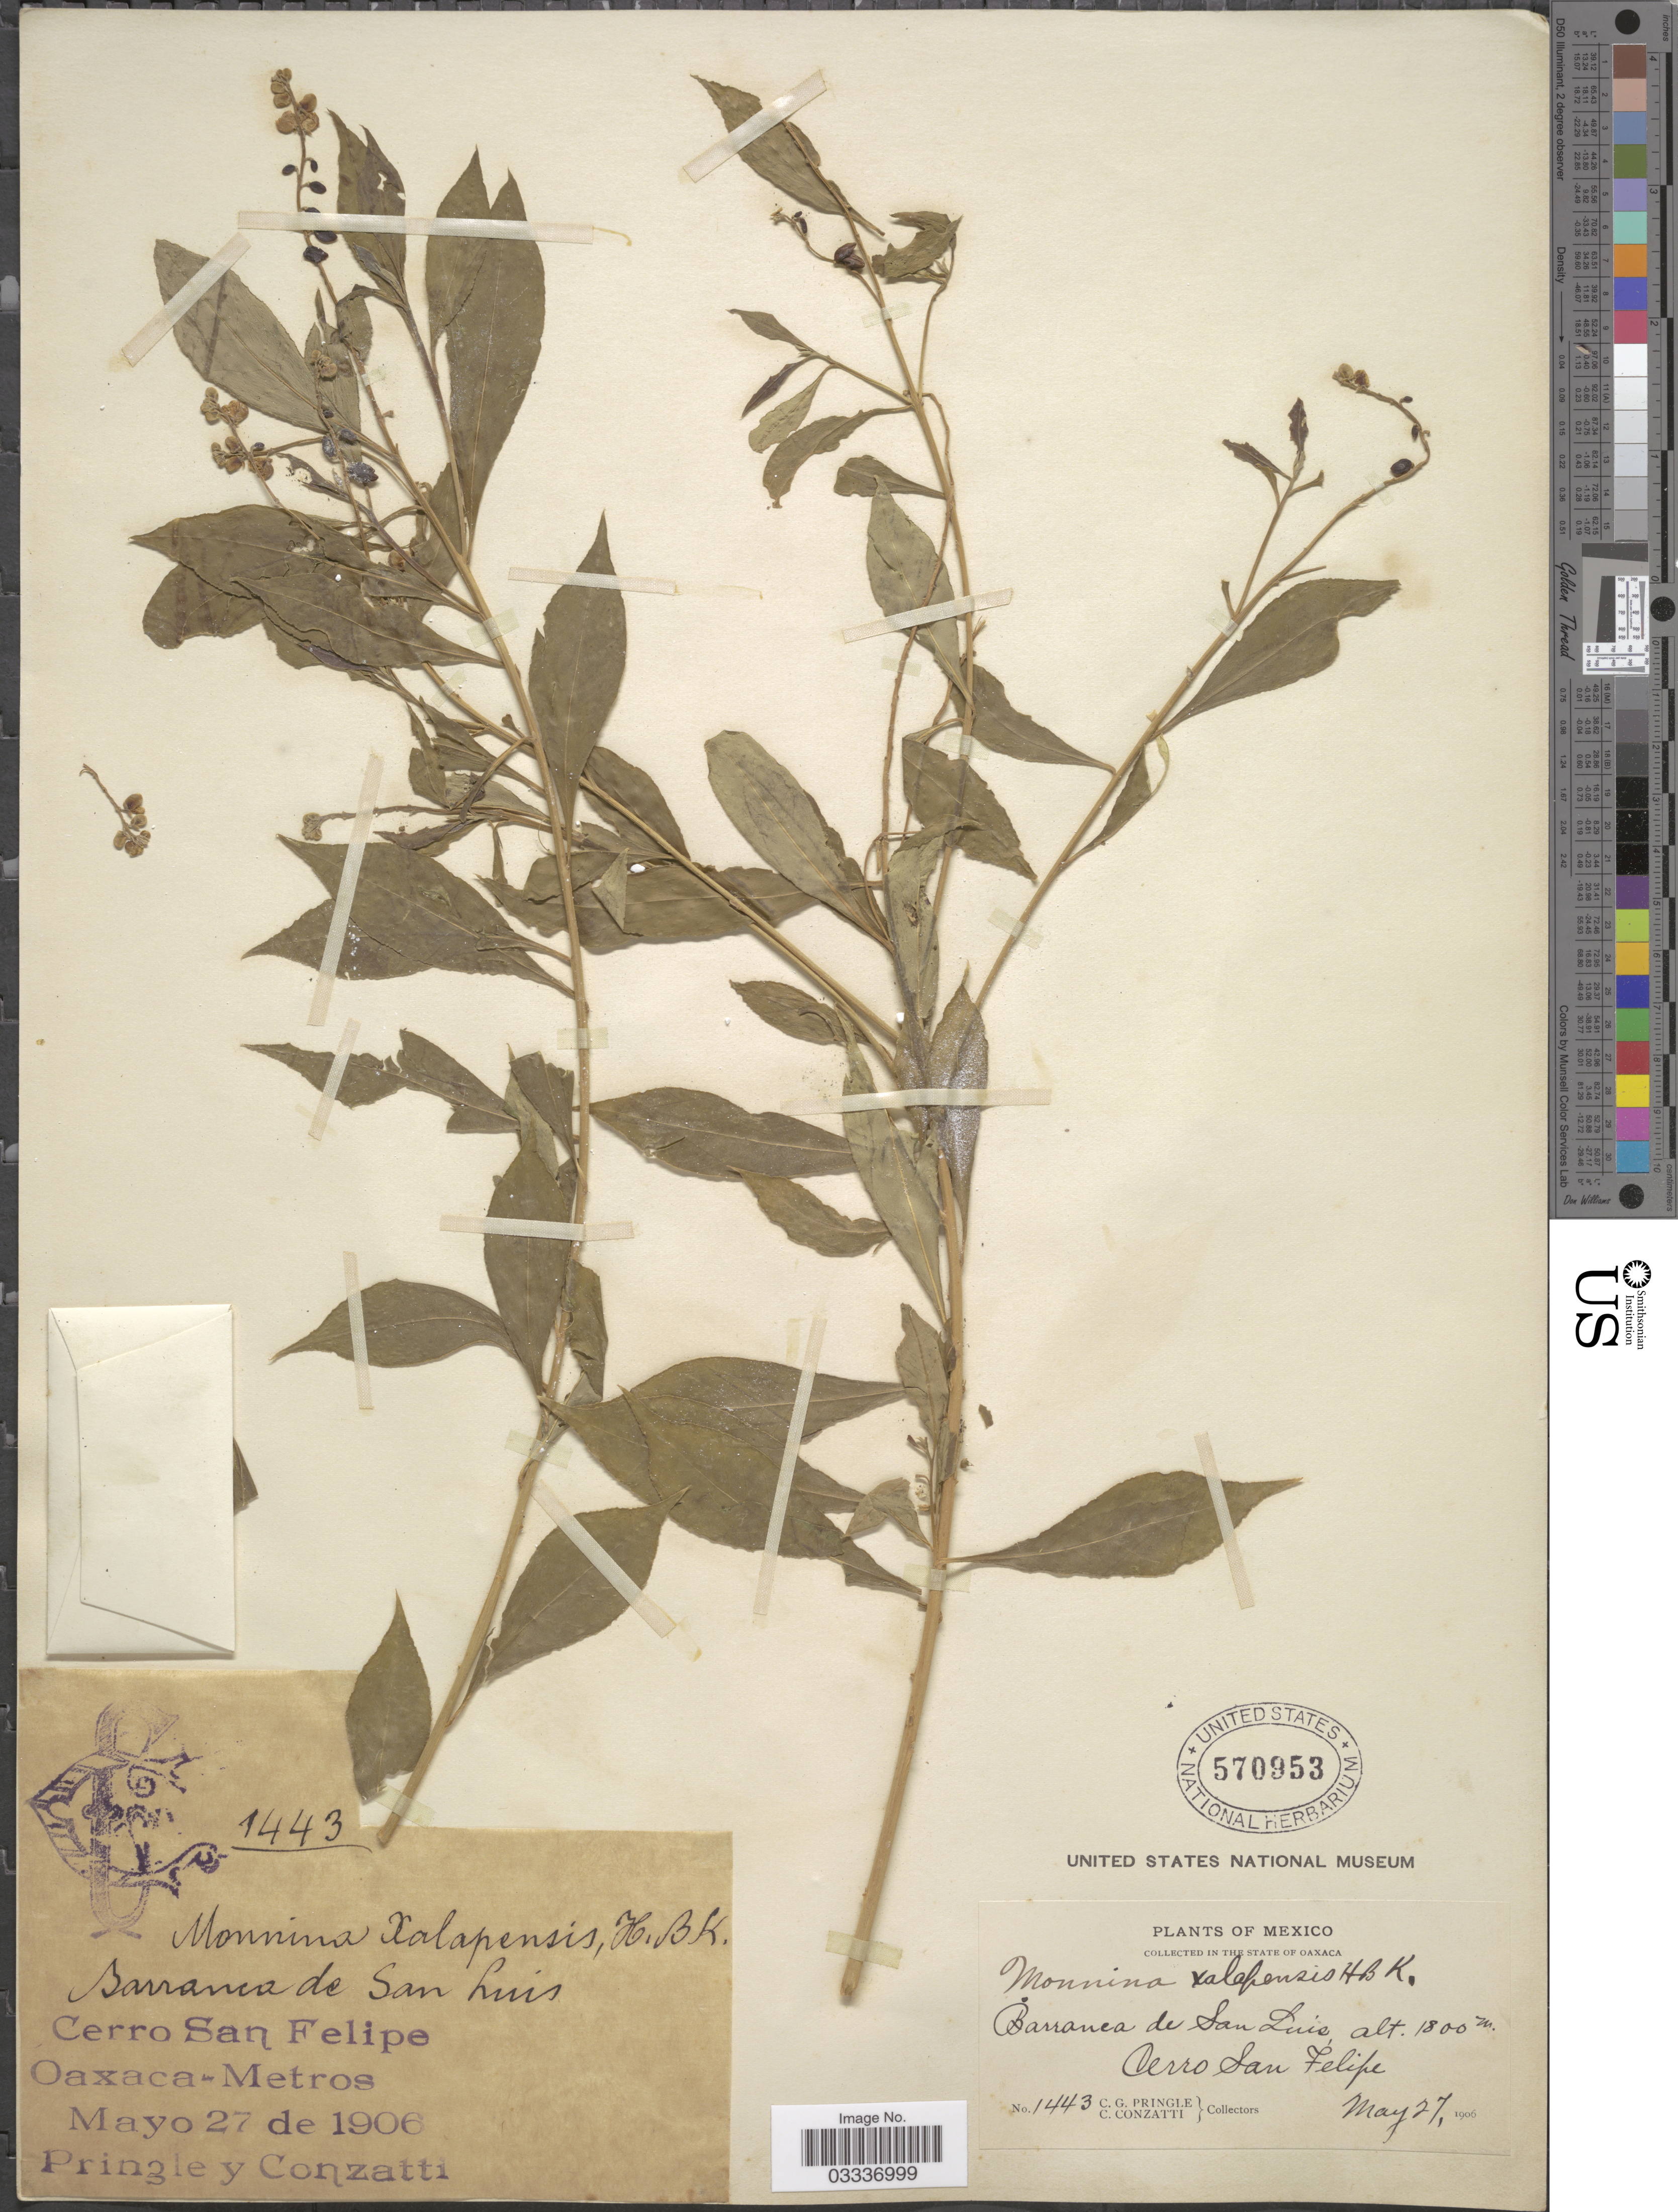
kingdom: Plantae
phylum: Tracheophyta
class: Magnoliopsida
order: Fabales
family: Polygalaceae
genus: Monnina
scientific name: Monnina xalapensis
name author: Kunth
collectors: C. G. Pringle & C. Conzatti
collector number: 1443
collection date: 1906-05-27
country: Mexico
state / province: Oaxaca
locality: Barranca de San Luis. Cerro San Felipe.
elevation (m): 1800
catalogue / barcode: US 570953